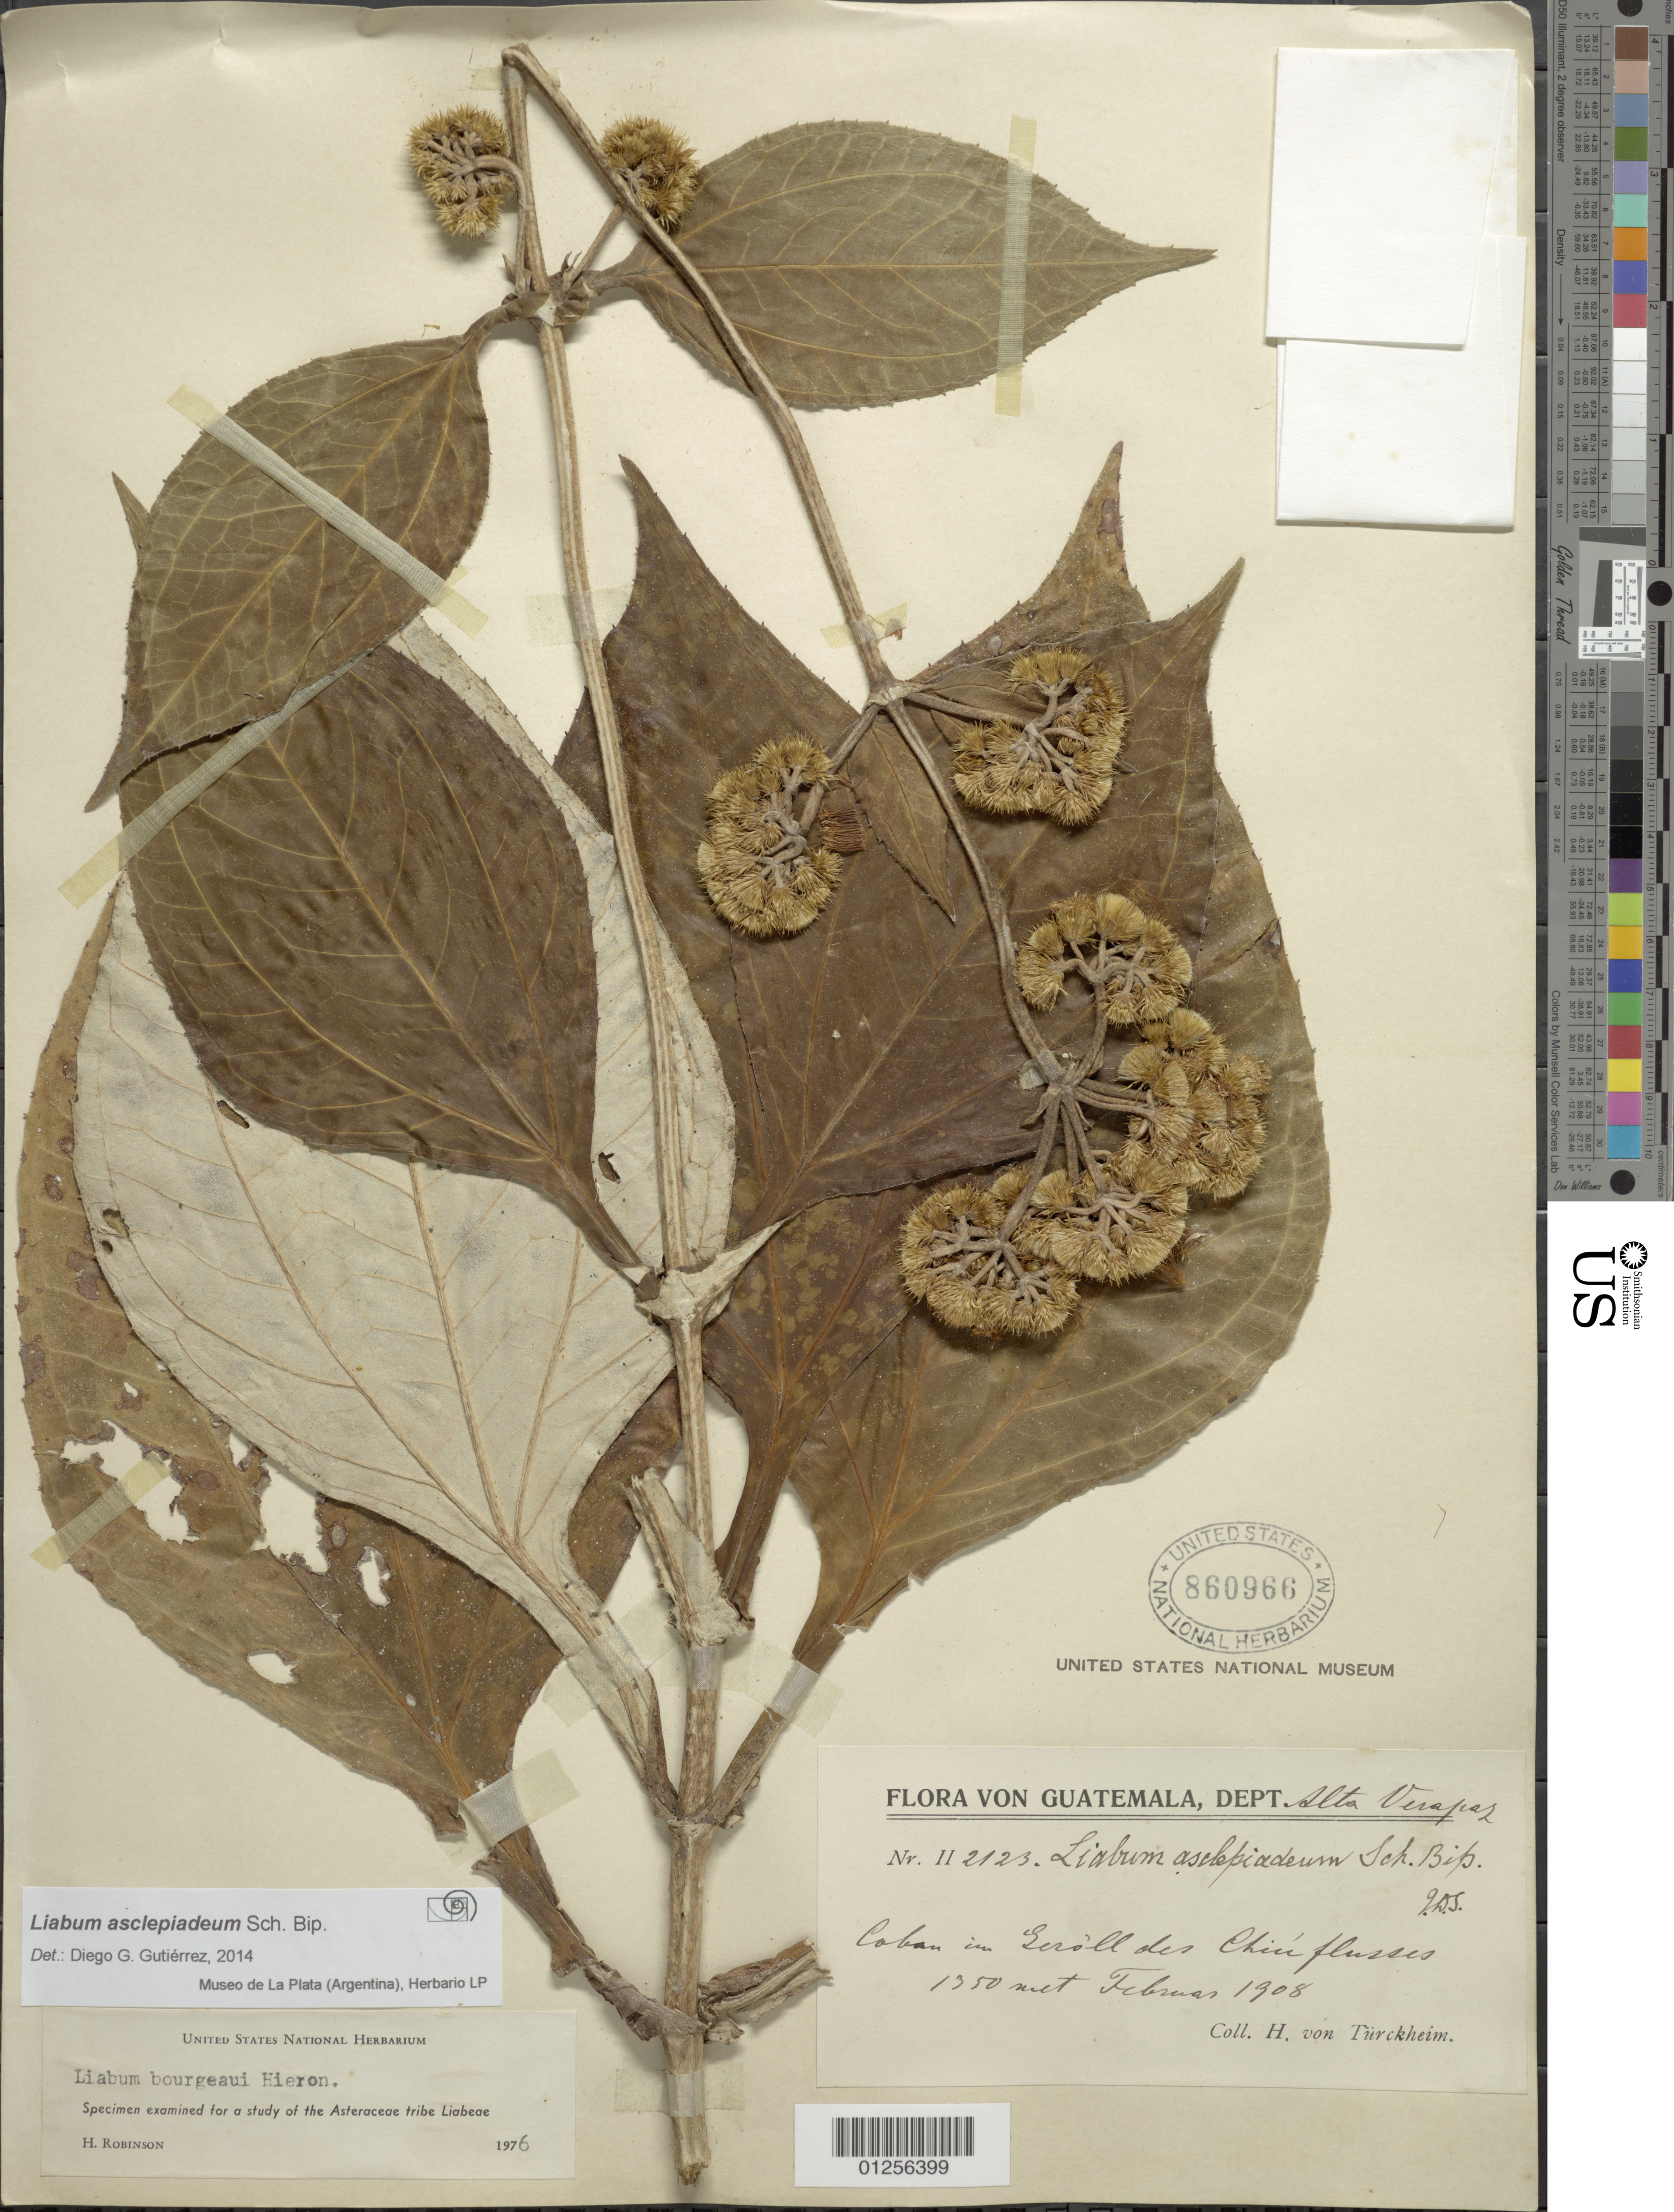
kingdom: Plantae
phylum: Tracheophyta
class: Magnoliopsida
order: Asterales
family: Asteraceae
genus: Liabum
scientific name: Liabum asclepiadeum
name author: Sch. Bip.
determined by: Gutierrez, D. G.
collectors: H. von Türckheim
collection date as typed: February 1908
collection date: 1908-02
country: Guatemala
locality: Coban in Serroll des Chiuflusses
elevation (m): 1350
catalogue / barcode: US 860966